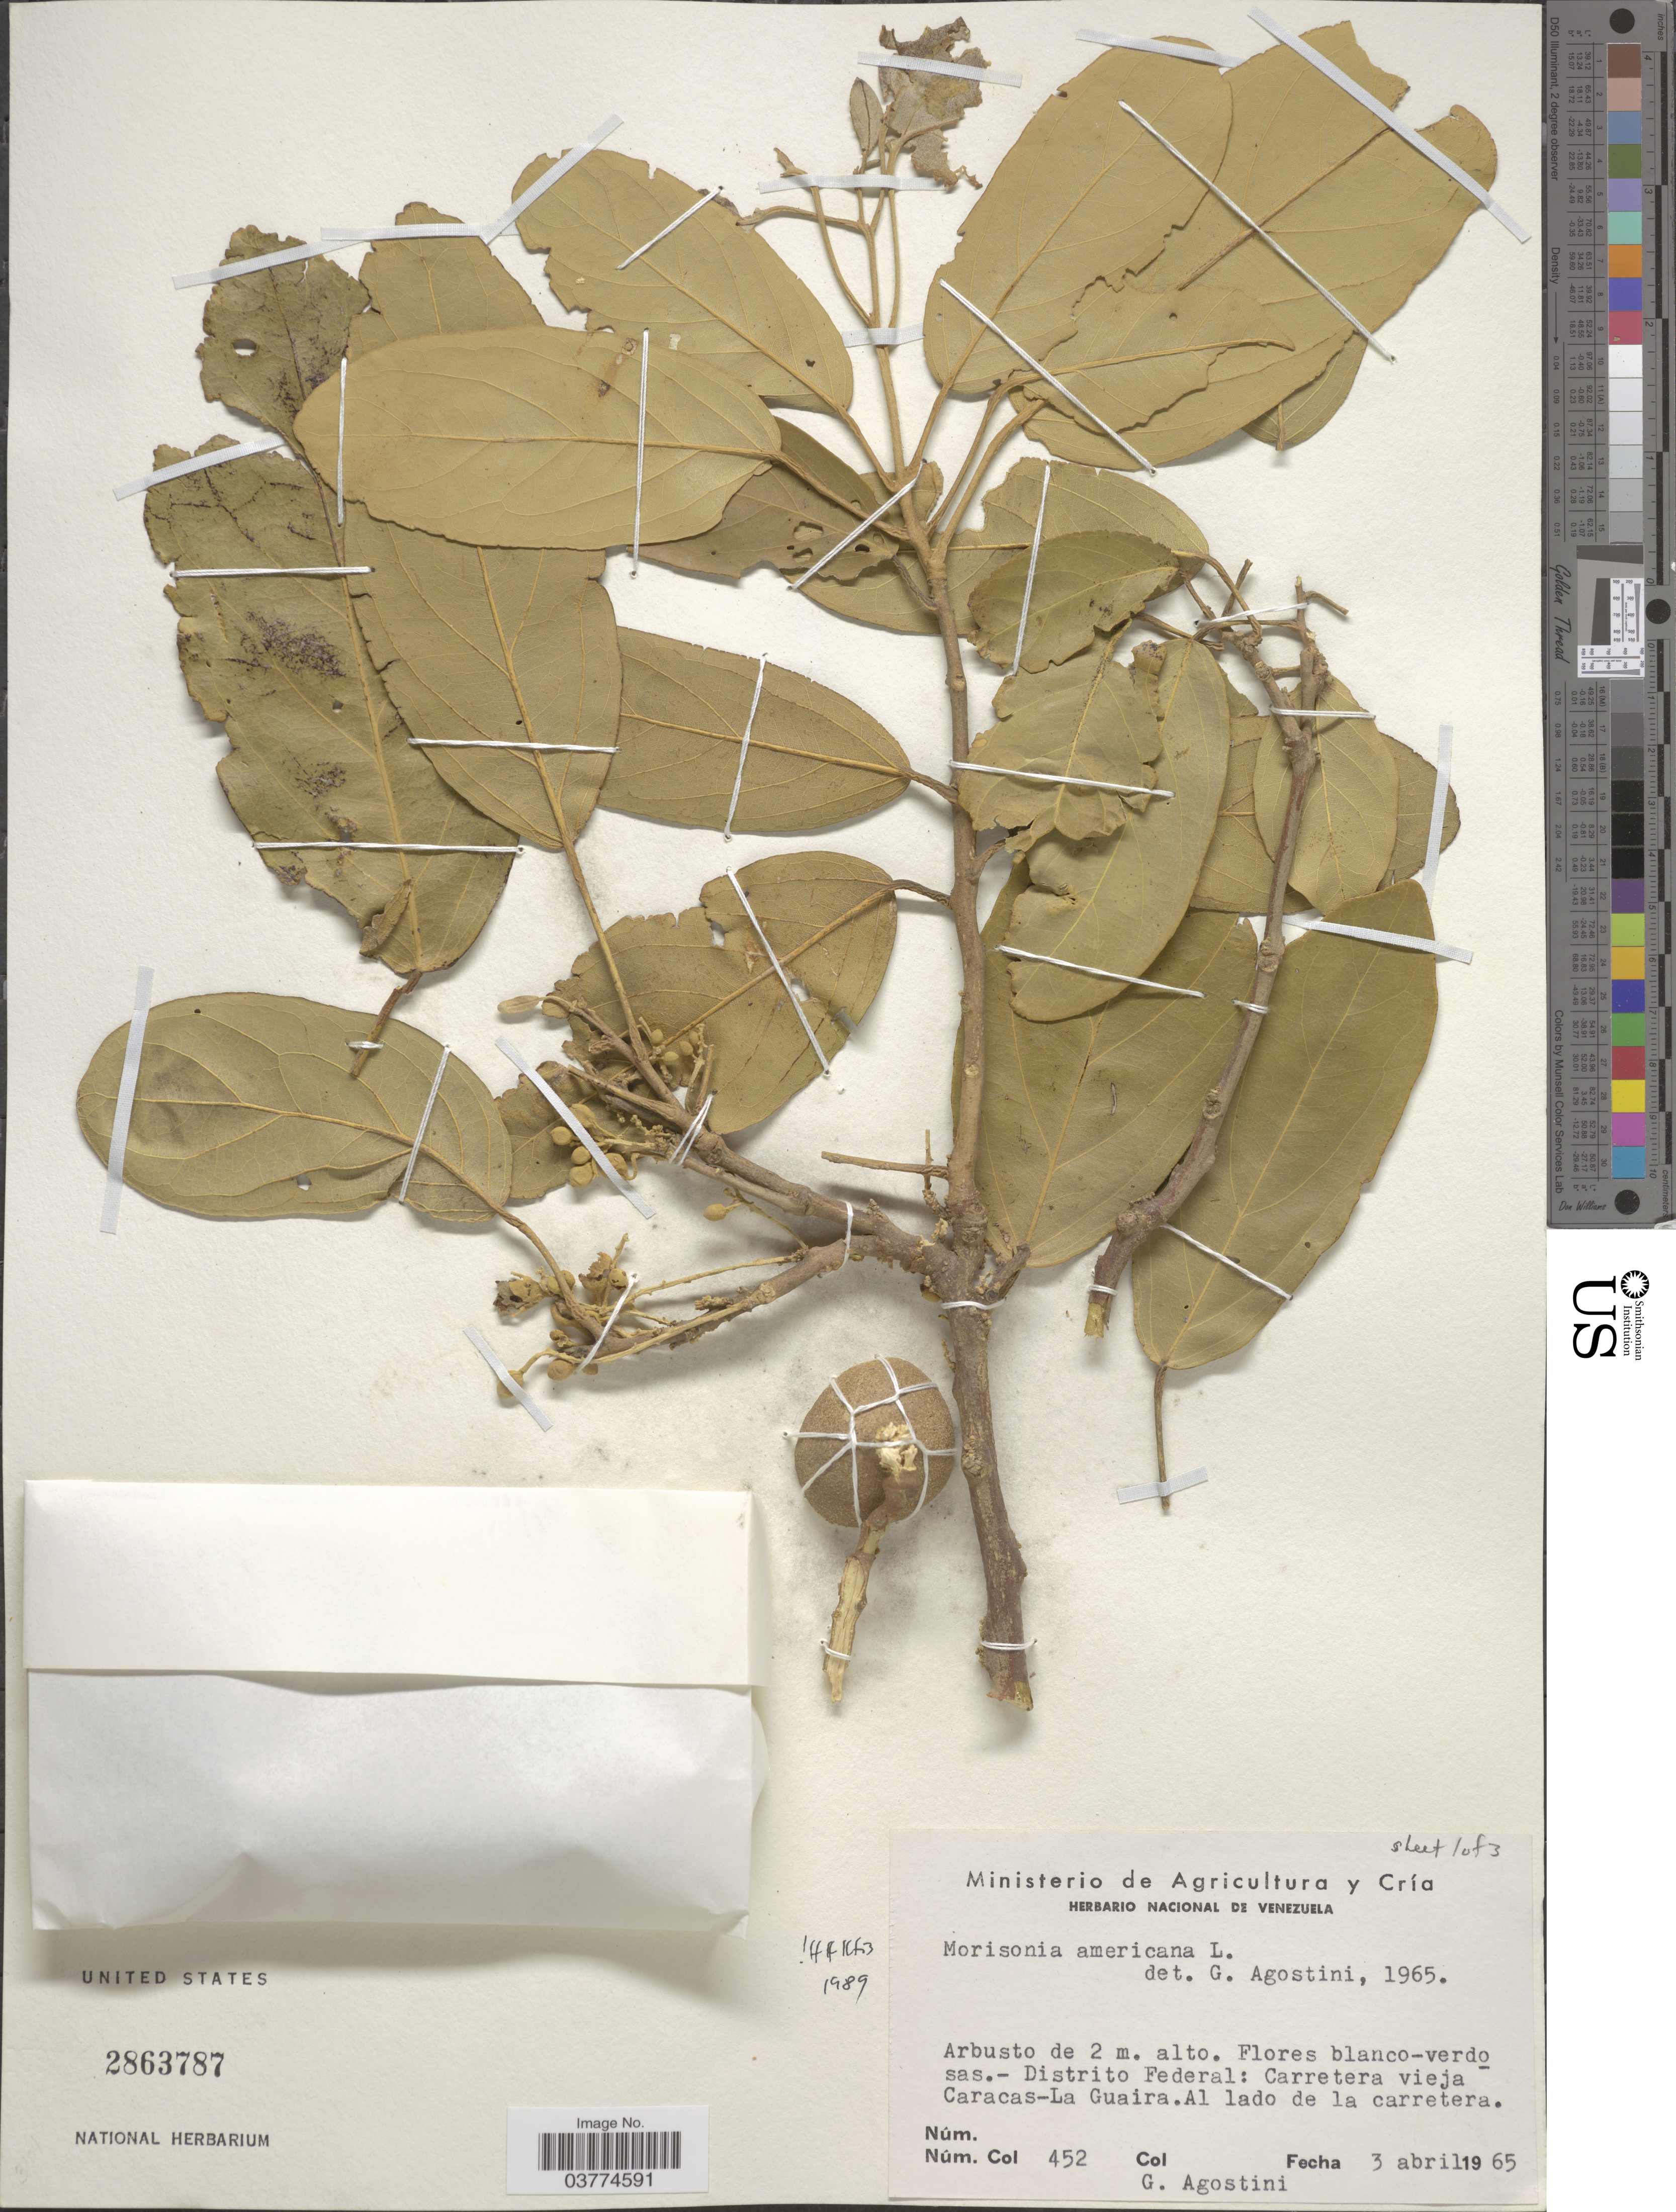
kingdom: Plantae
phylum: Tracheophyta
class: Magnoliopsida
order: Brassicales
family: Capparaceae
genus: Morisonia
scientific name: Morisonia americana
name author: L.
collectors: G. Agostini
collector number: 452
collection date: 1965-04-03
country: Venezuela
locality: Distrito Federal: Carretera vieja Caracas-La Guaira. Al lado de la carretera.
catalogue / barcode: US 2863787